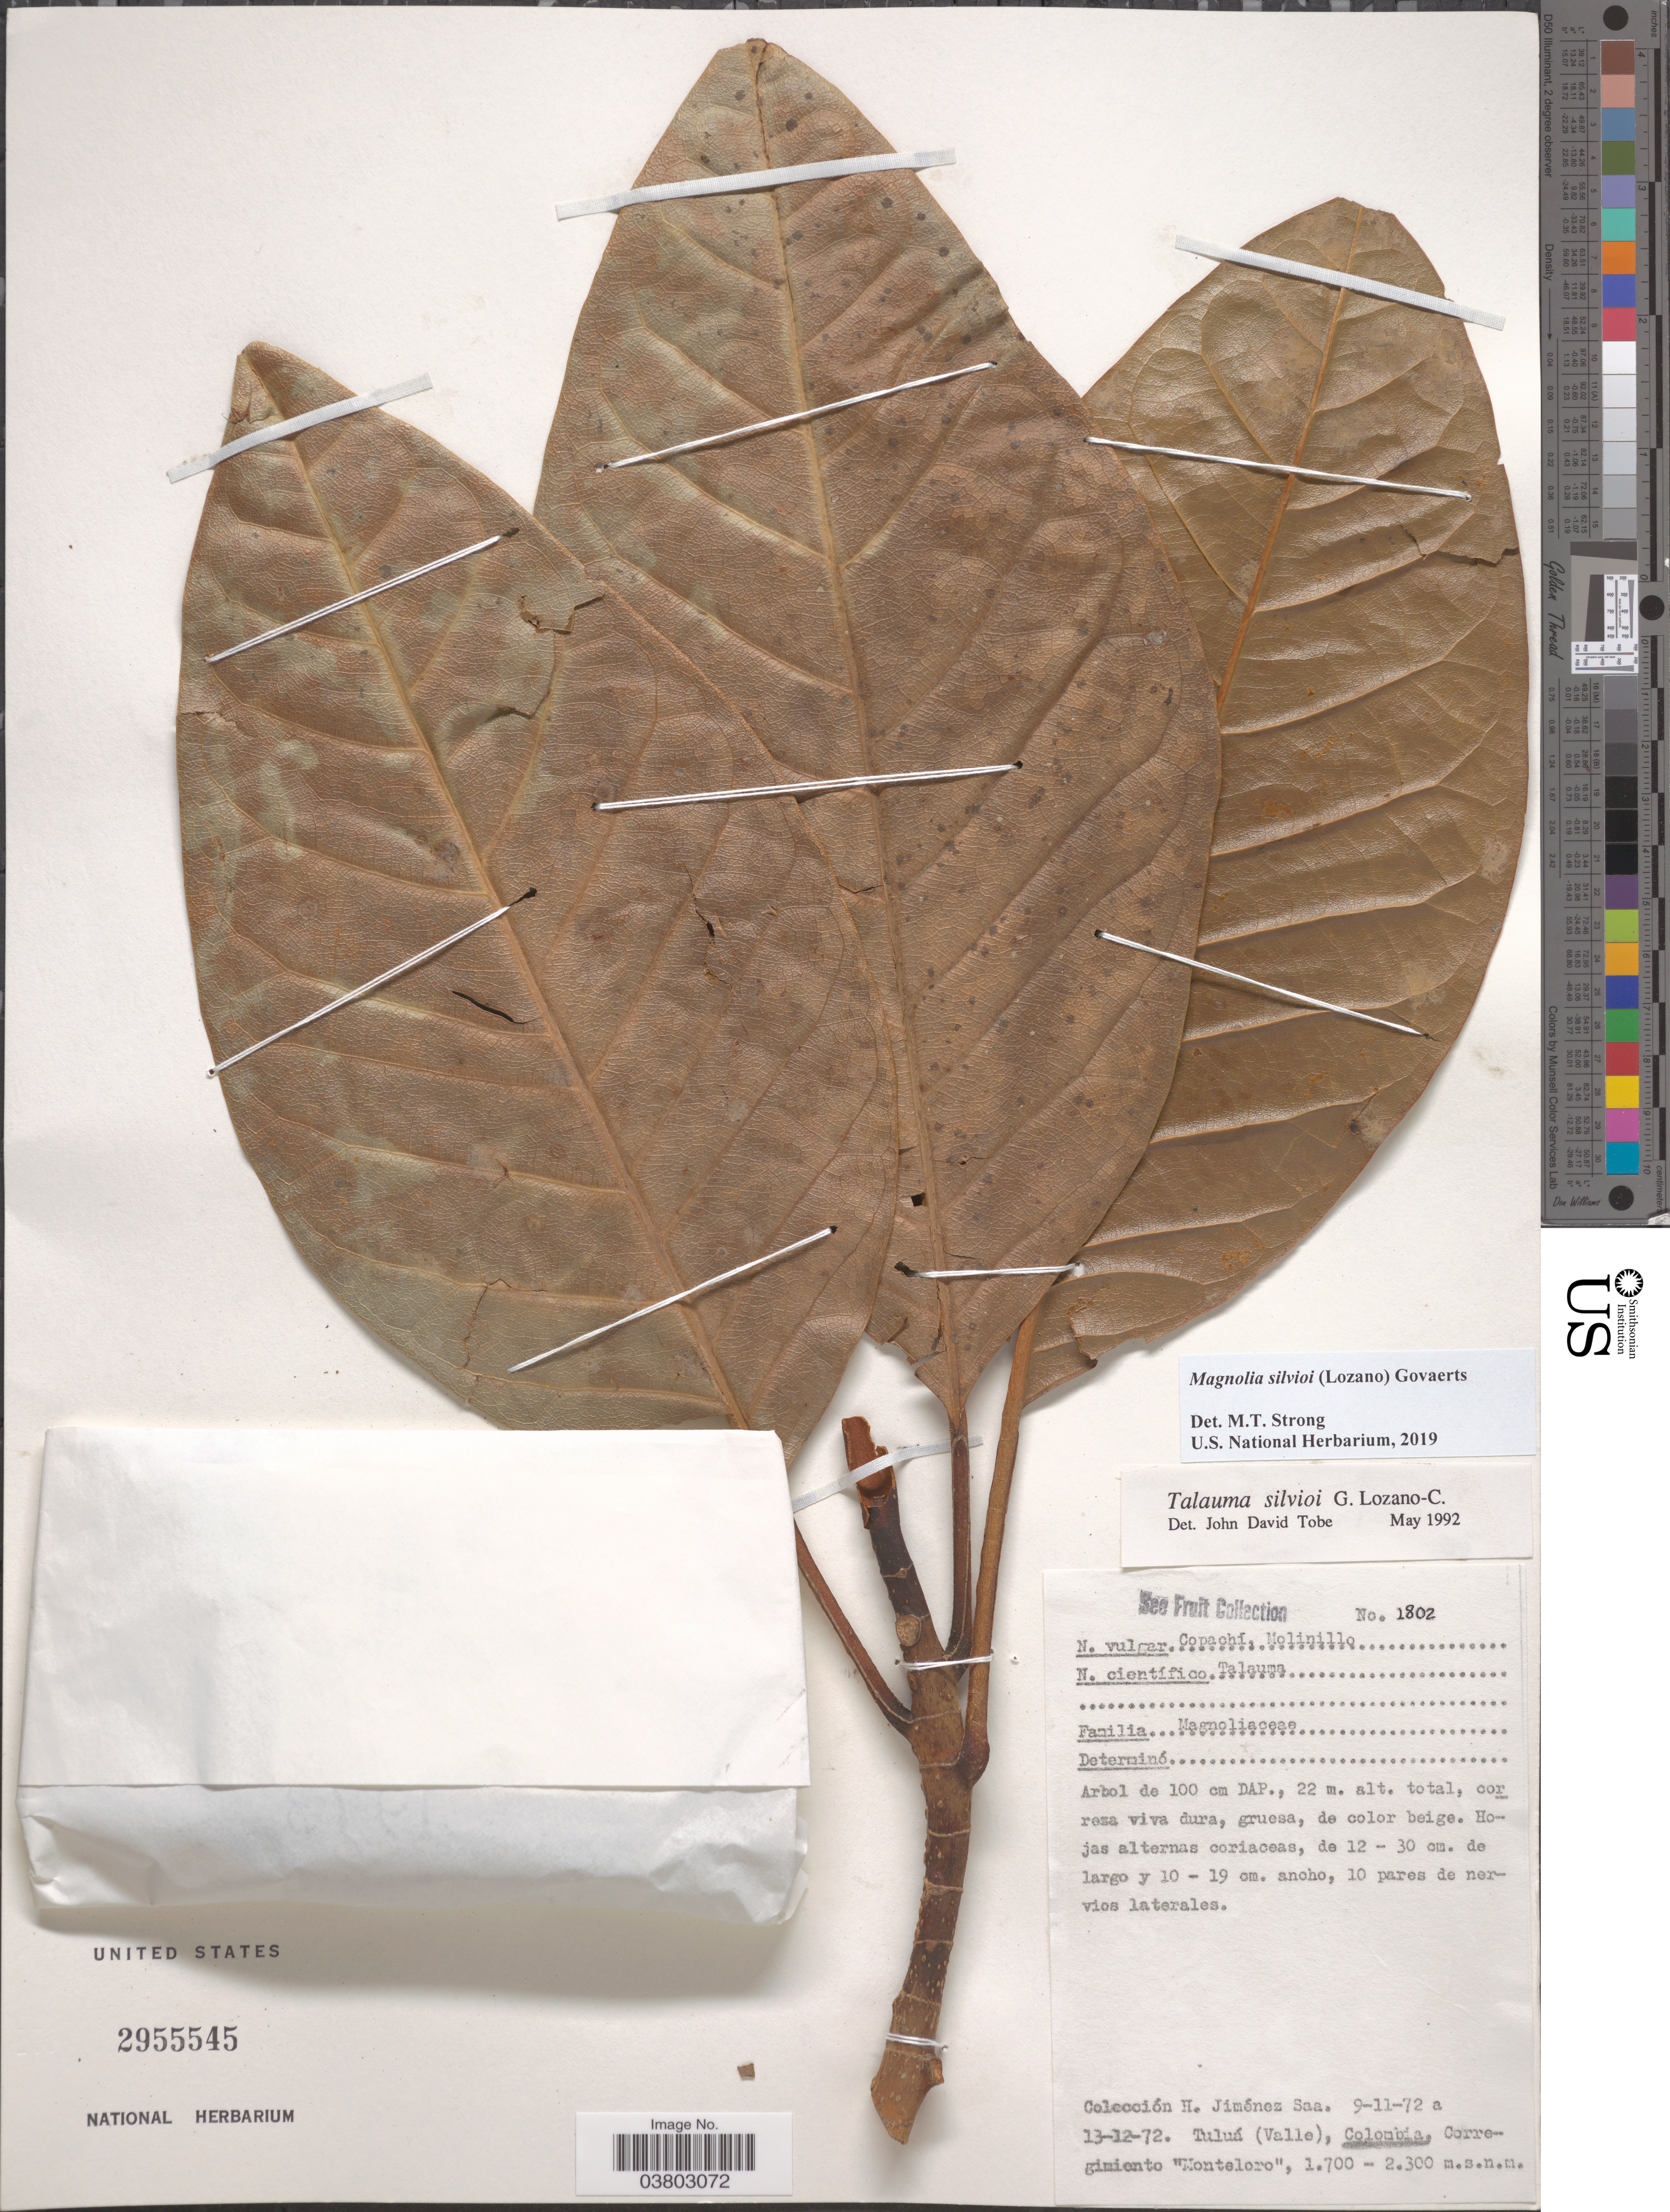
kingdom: Plantae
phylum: Tracheophyta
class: Magnoliopsida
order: Magnoliales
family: Magnoliaceae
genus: Magnolia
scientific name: Magnolia silvioi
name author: (Lozano) Govaerts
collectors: H. Jiménez-Saa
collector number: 1802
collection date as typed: Transcribed d/m/y: 9/11/72 to 13/12/72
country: Colombia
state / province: Valle del Cauca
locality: Tuluá (Valle). Corregimiento "Monteloro".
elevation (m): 1700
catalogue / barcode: US 2955545